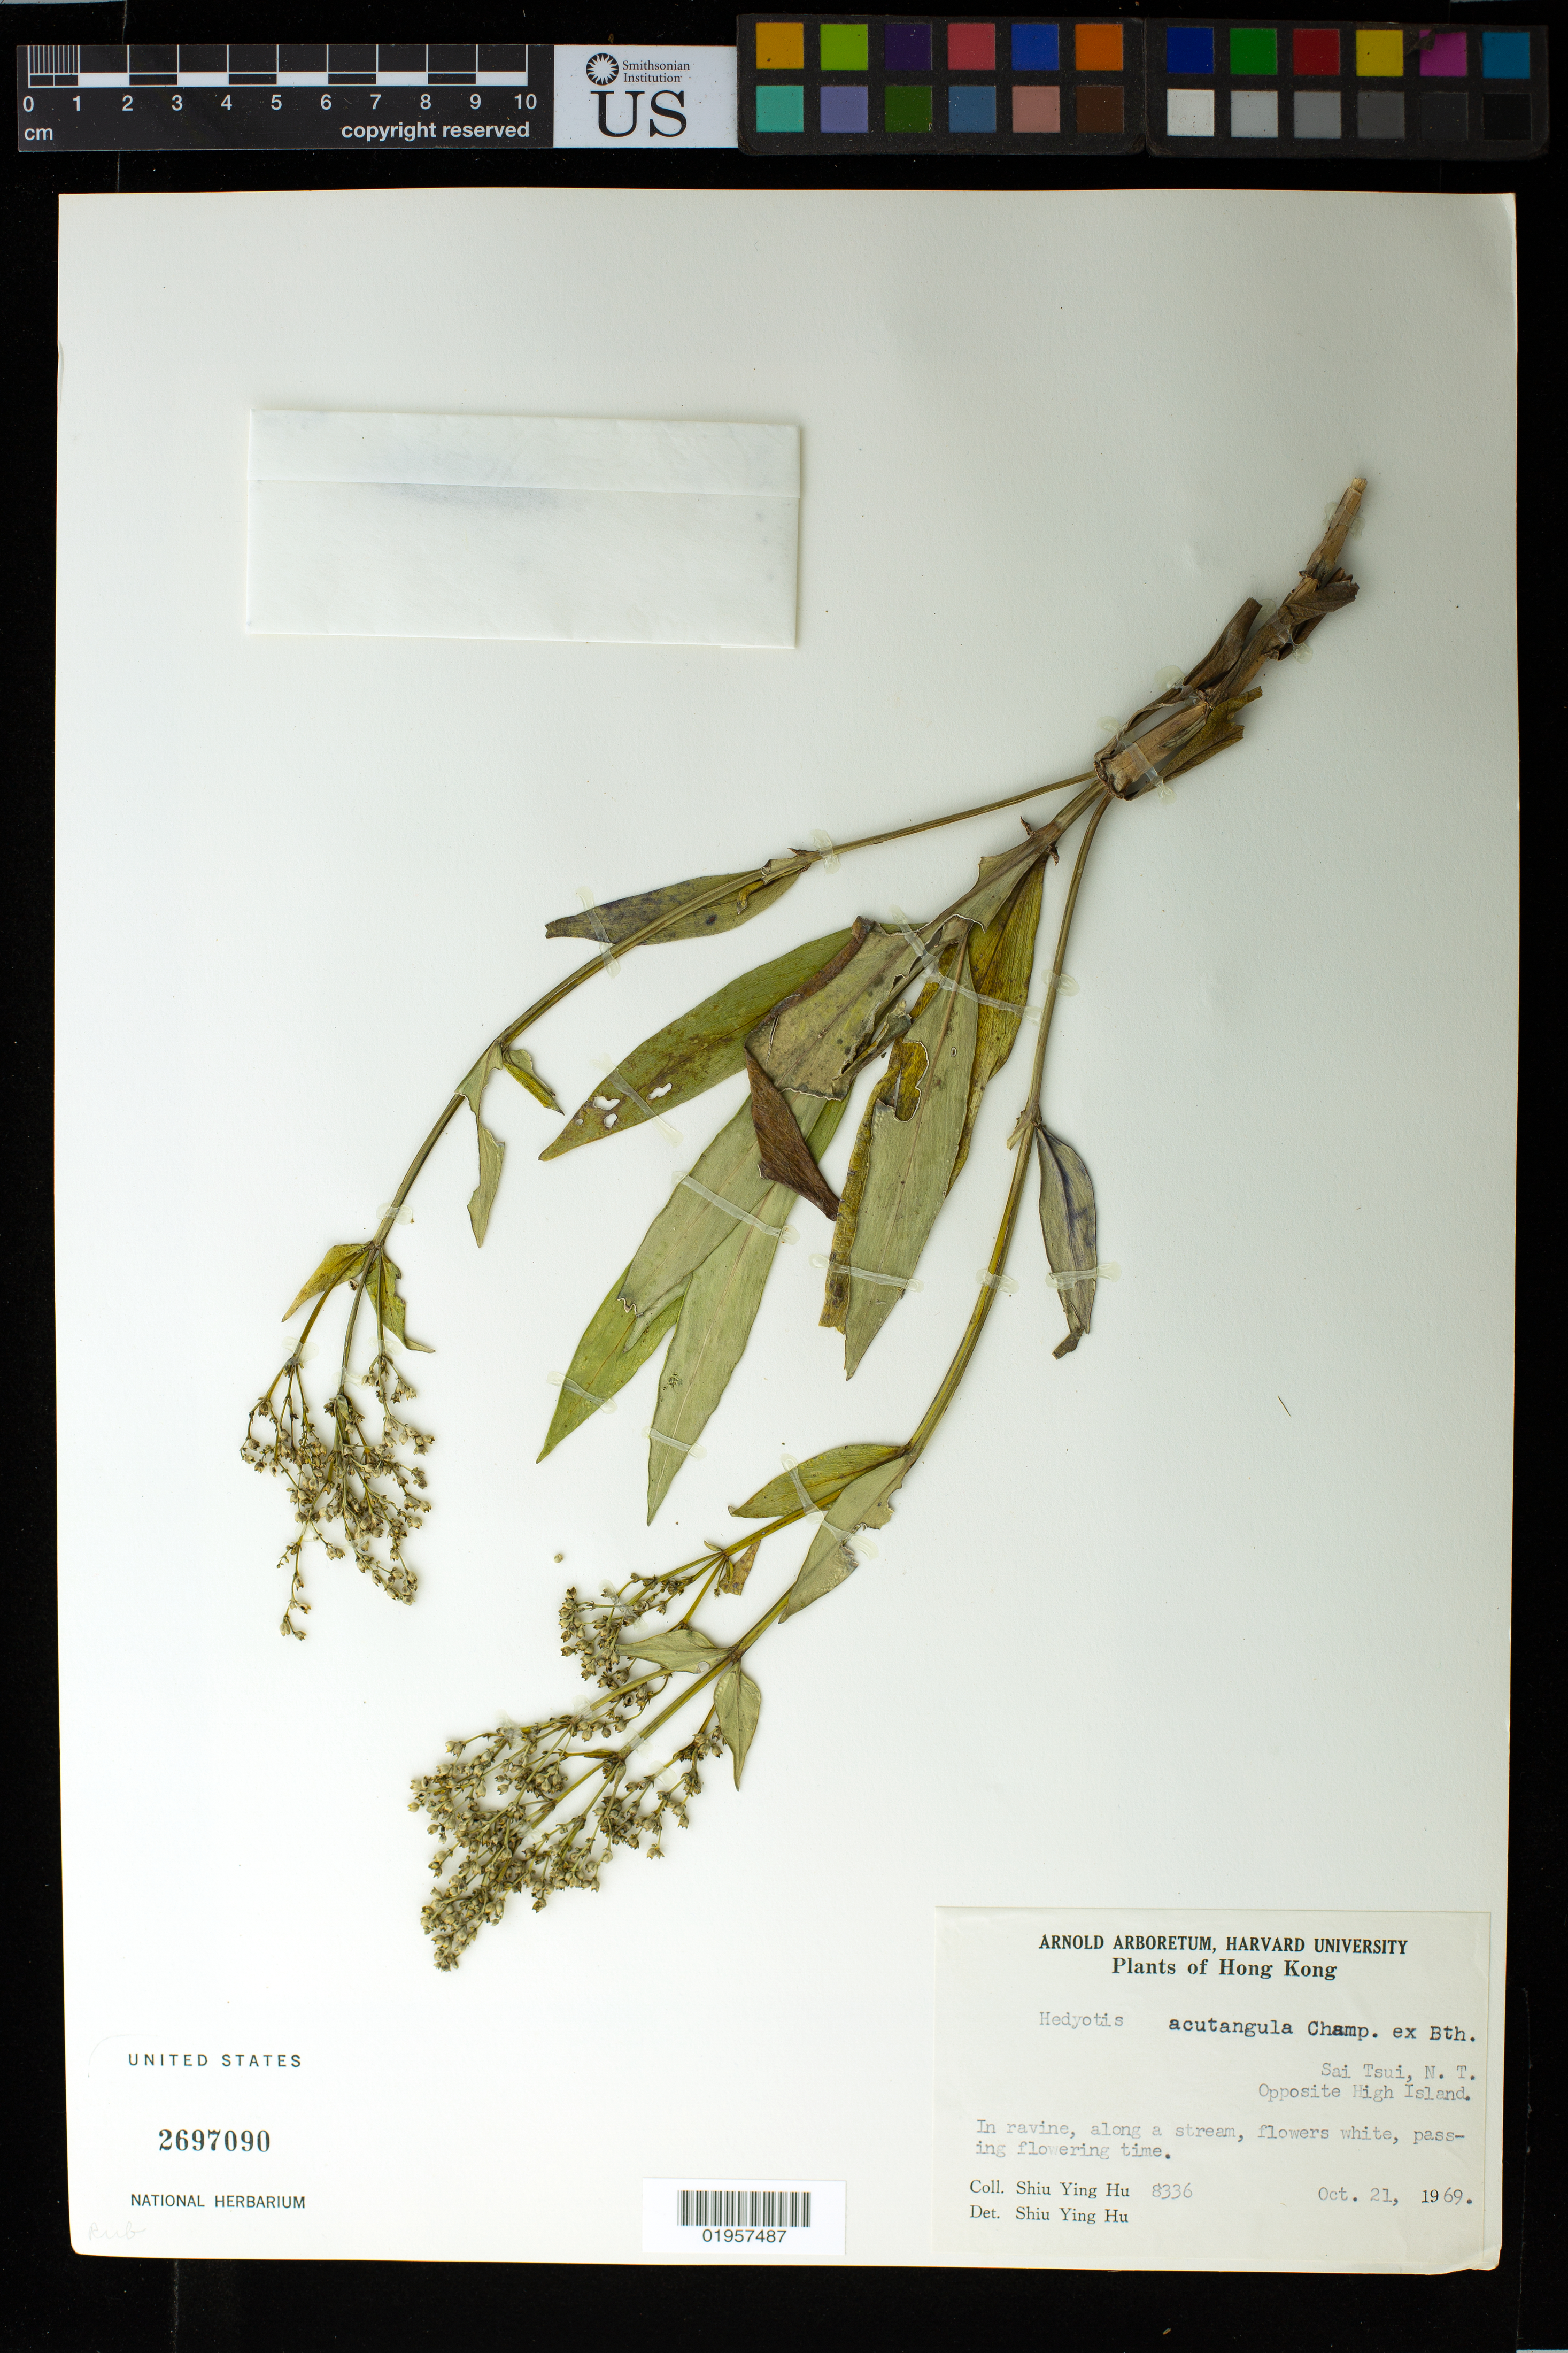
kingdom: Plantae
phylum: Tracheophyta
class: Magnoliopsida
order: Gentianales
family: Rubiaceae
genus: Hedyotis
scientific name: Hedyotis acutangula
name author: Champ. ex Benth.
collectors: S. Y. Hu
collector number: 8336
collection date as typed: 21 oct 1969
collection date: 1969-10-21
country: China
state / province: Hong Kong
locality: Hong Kong: Sai Tsiu, N.T. Opposite High Island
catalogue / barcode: US 2697090